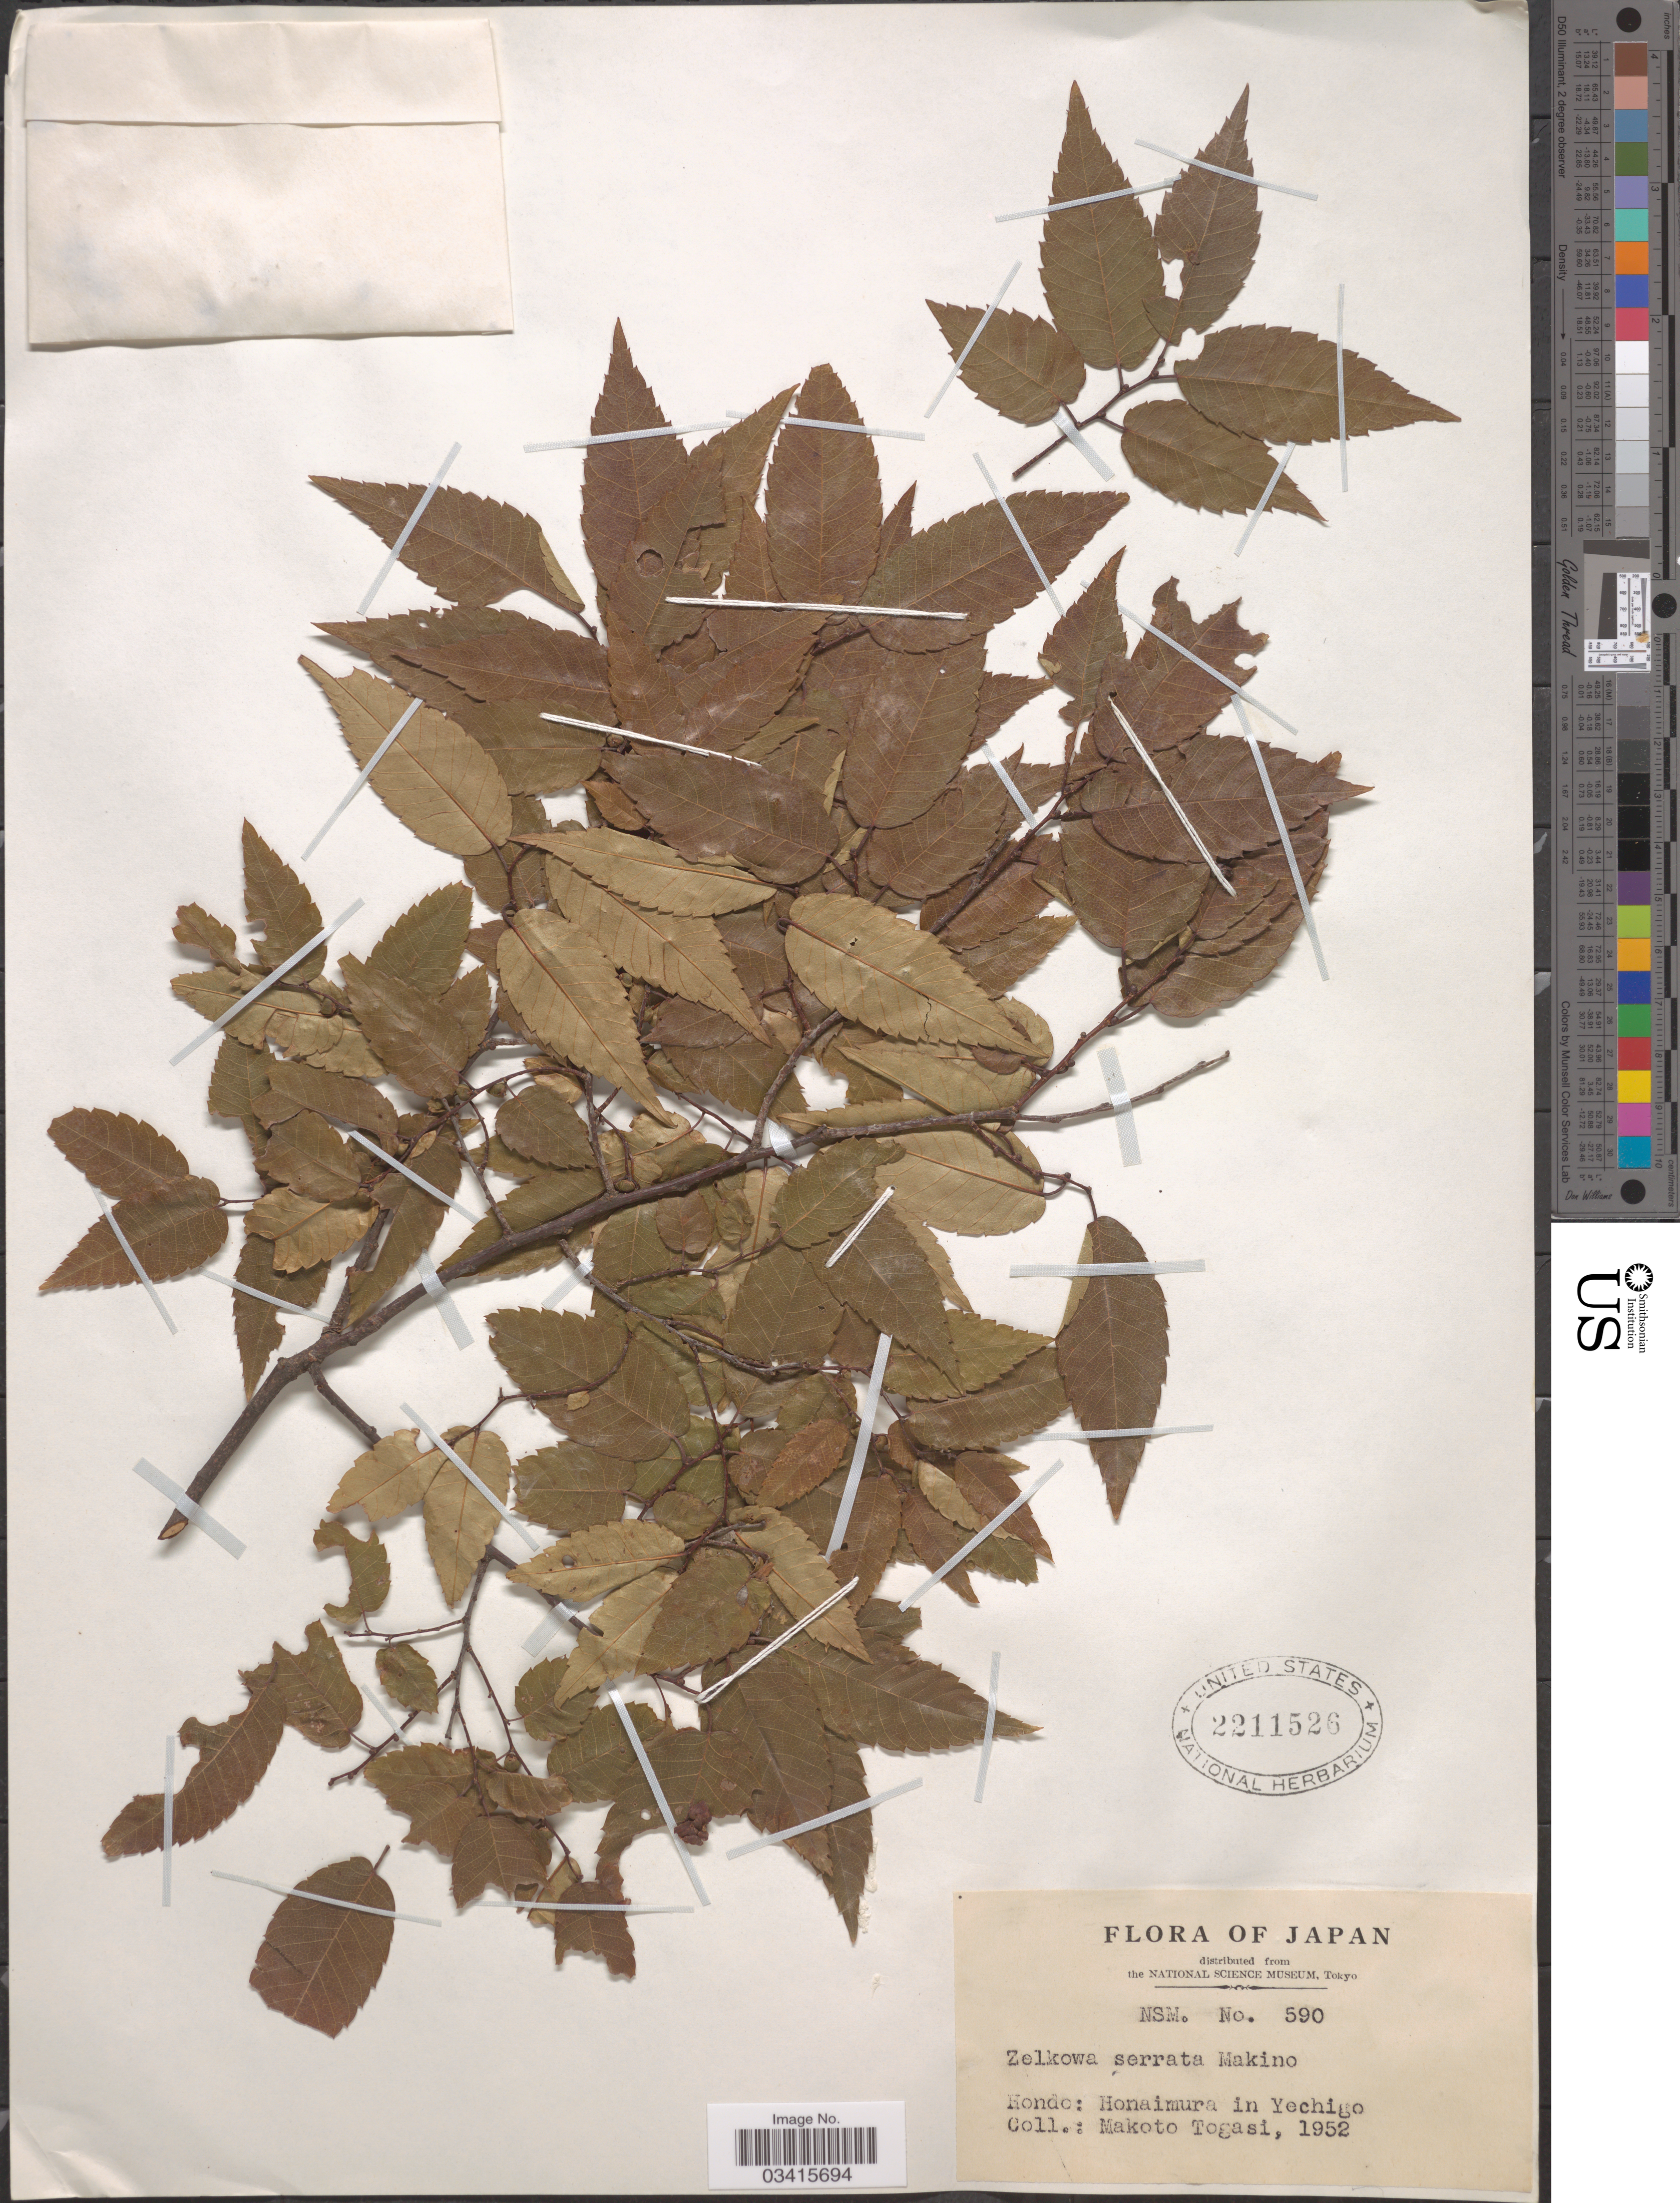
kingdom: Plantae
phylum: Tracheophyta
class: Magnoliopsida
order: Rosales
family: Ulmaceae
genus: Zelkova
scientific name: Zelkova serrata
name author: (Thunb.) Makino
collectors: M. Togasi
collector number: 590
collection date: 1952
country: Japan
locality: Hondo: Honaimura in Yechigo.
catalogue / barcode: US 2211526